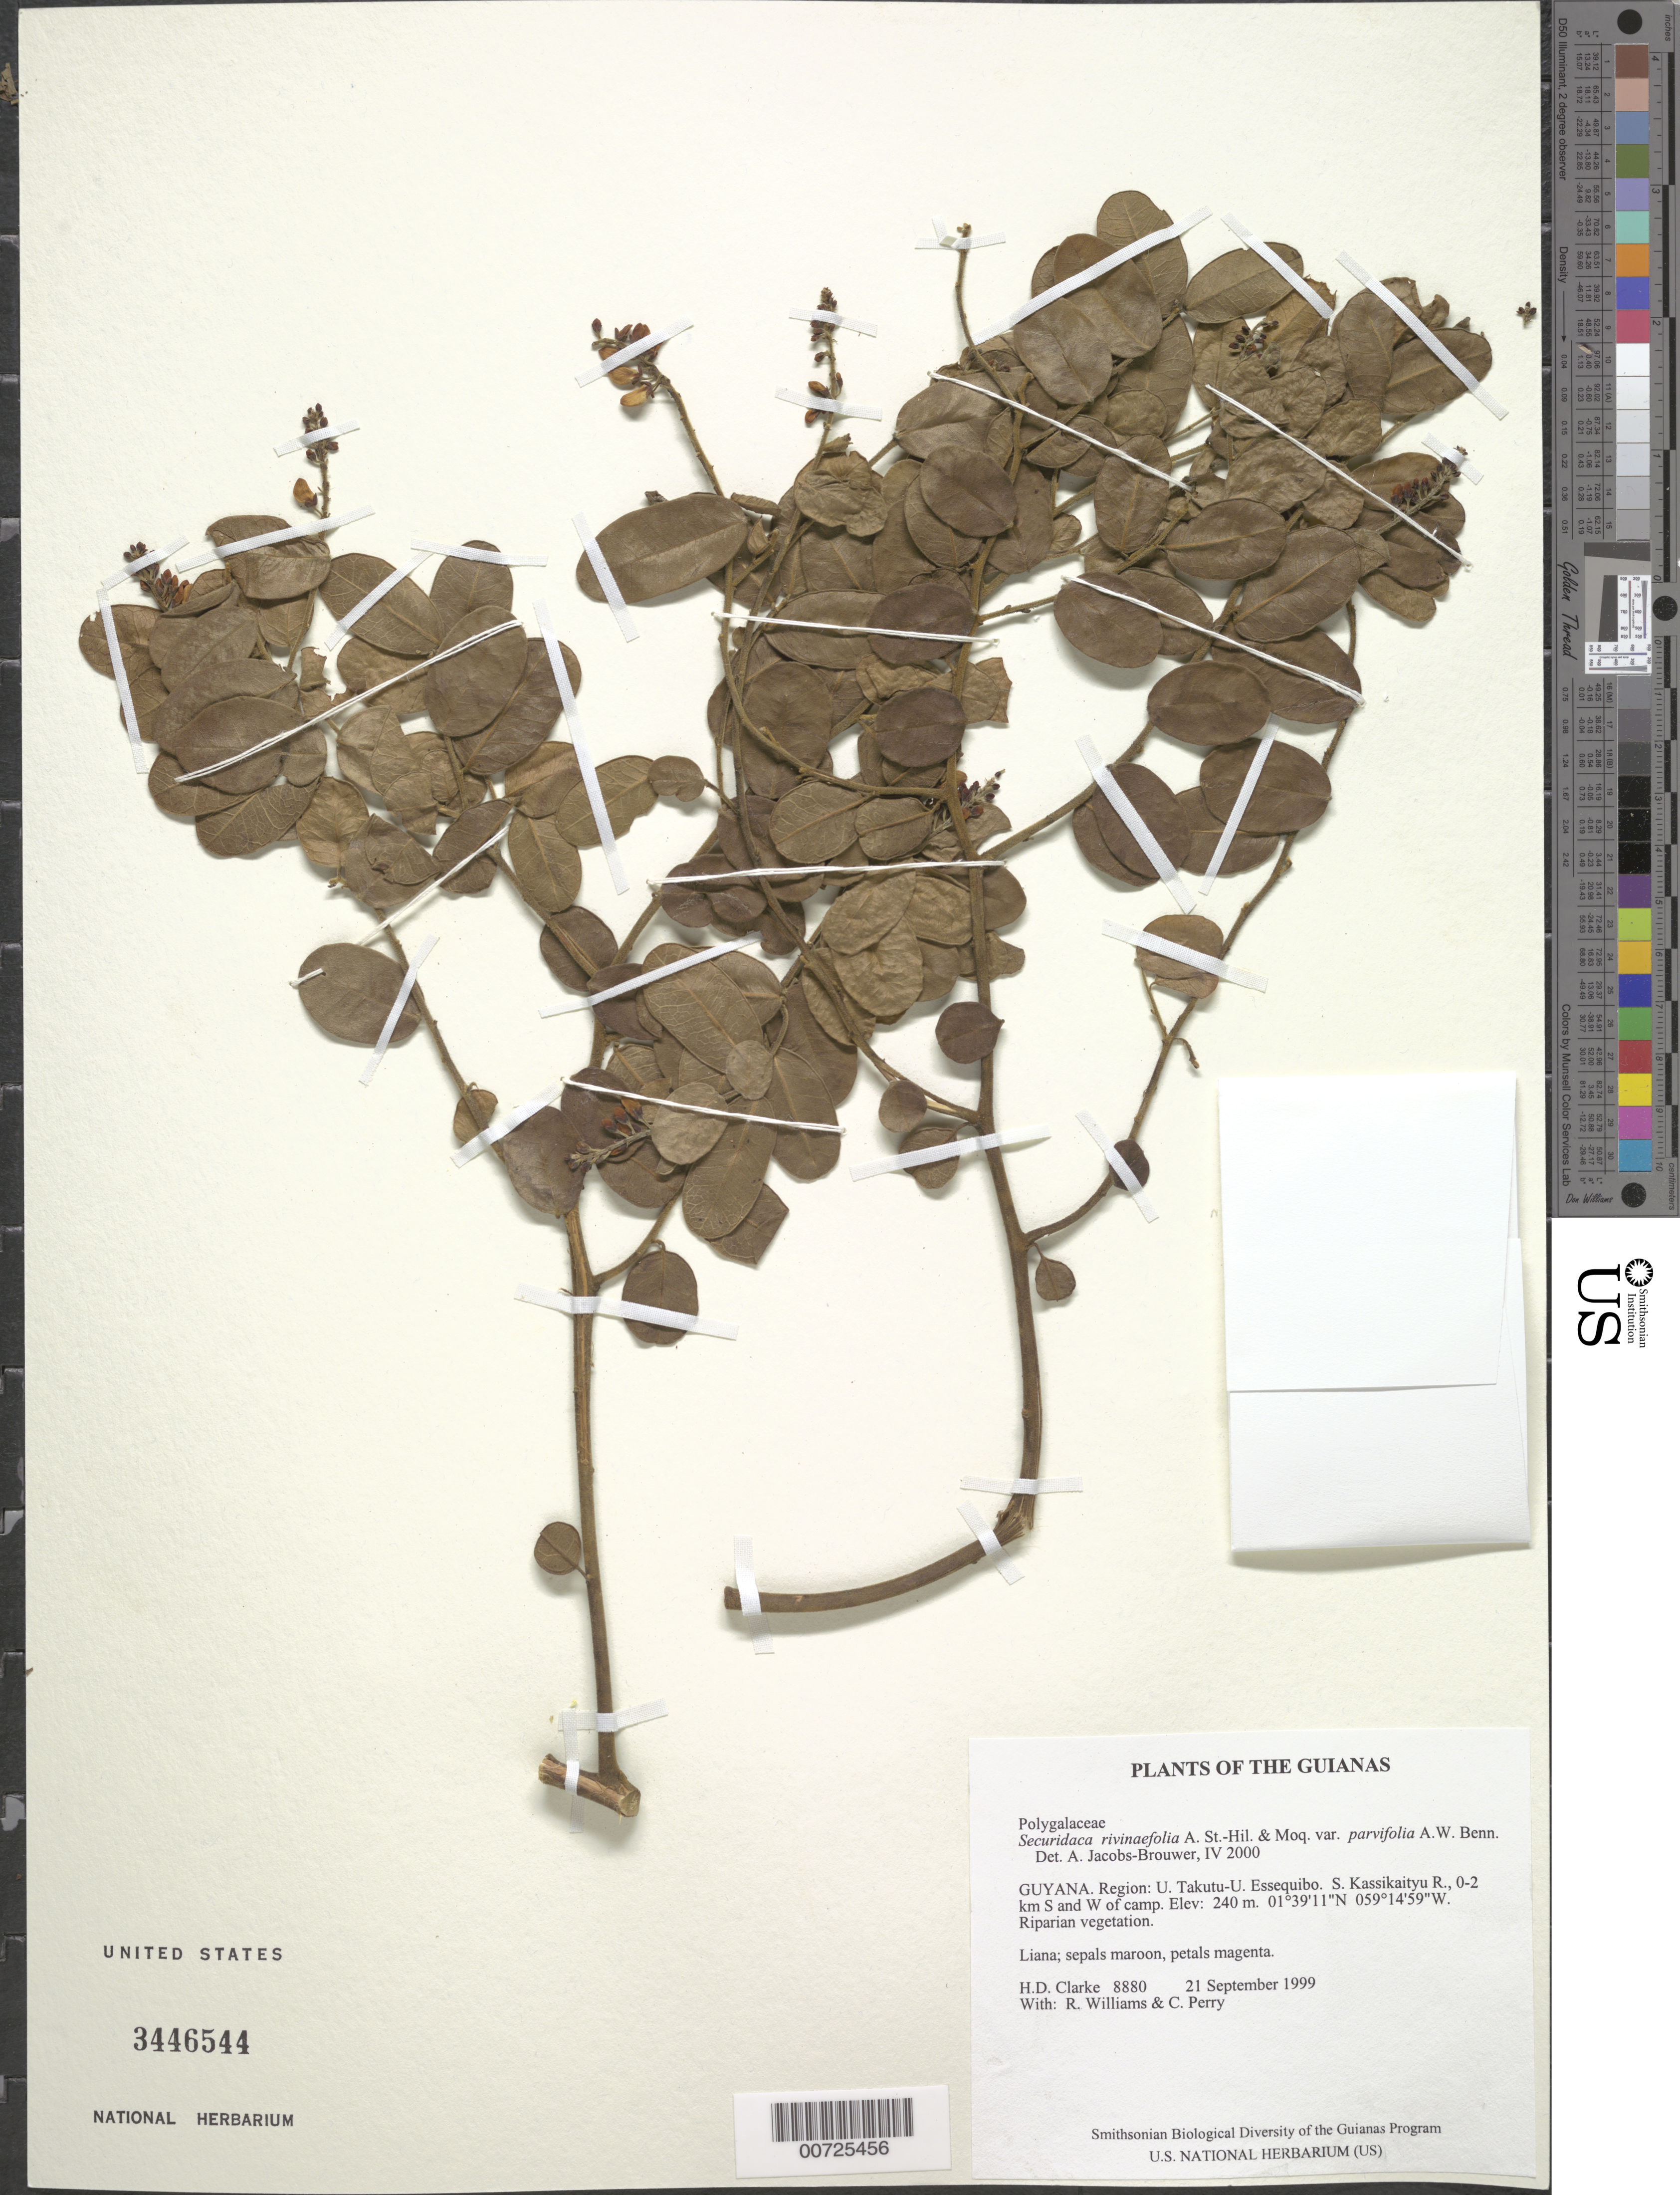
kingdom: Plantae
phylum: Tracheophyta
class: Magnoliopsida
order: Fabales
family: Polygalaceae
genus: Securidaca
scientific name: Securidaca rivinifolia var. parvifolia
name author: A.W. Benn.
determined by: Jacobs-Brouwer, A.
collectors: H. D. Clarke, R. Williams & C. Perry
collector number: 8880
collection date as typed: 21 September 1999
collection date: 1999-09-21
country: Guyana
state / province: U. Takutu-U. Essequibo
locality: S. Kassikaityu R., 0-2 km S and W of camp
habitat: Riparian vegetation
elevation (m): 240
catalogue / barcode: US 3446544